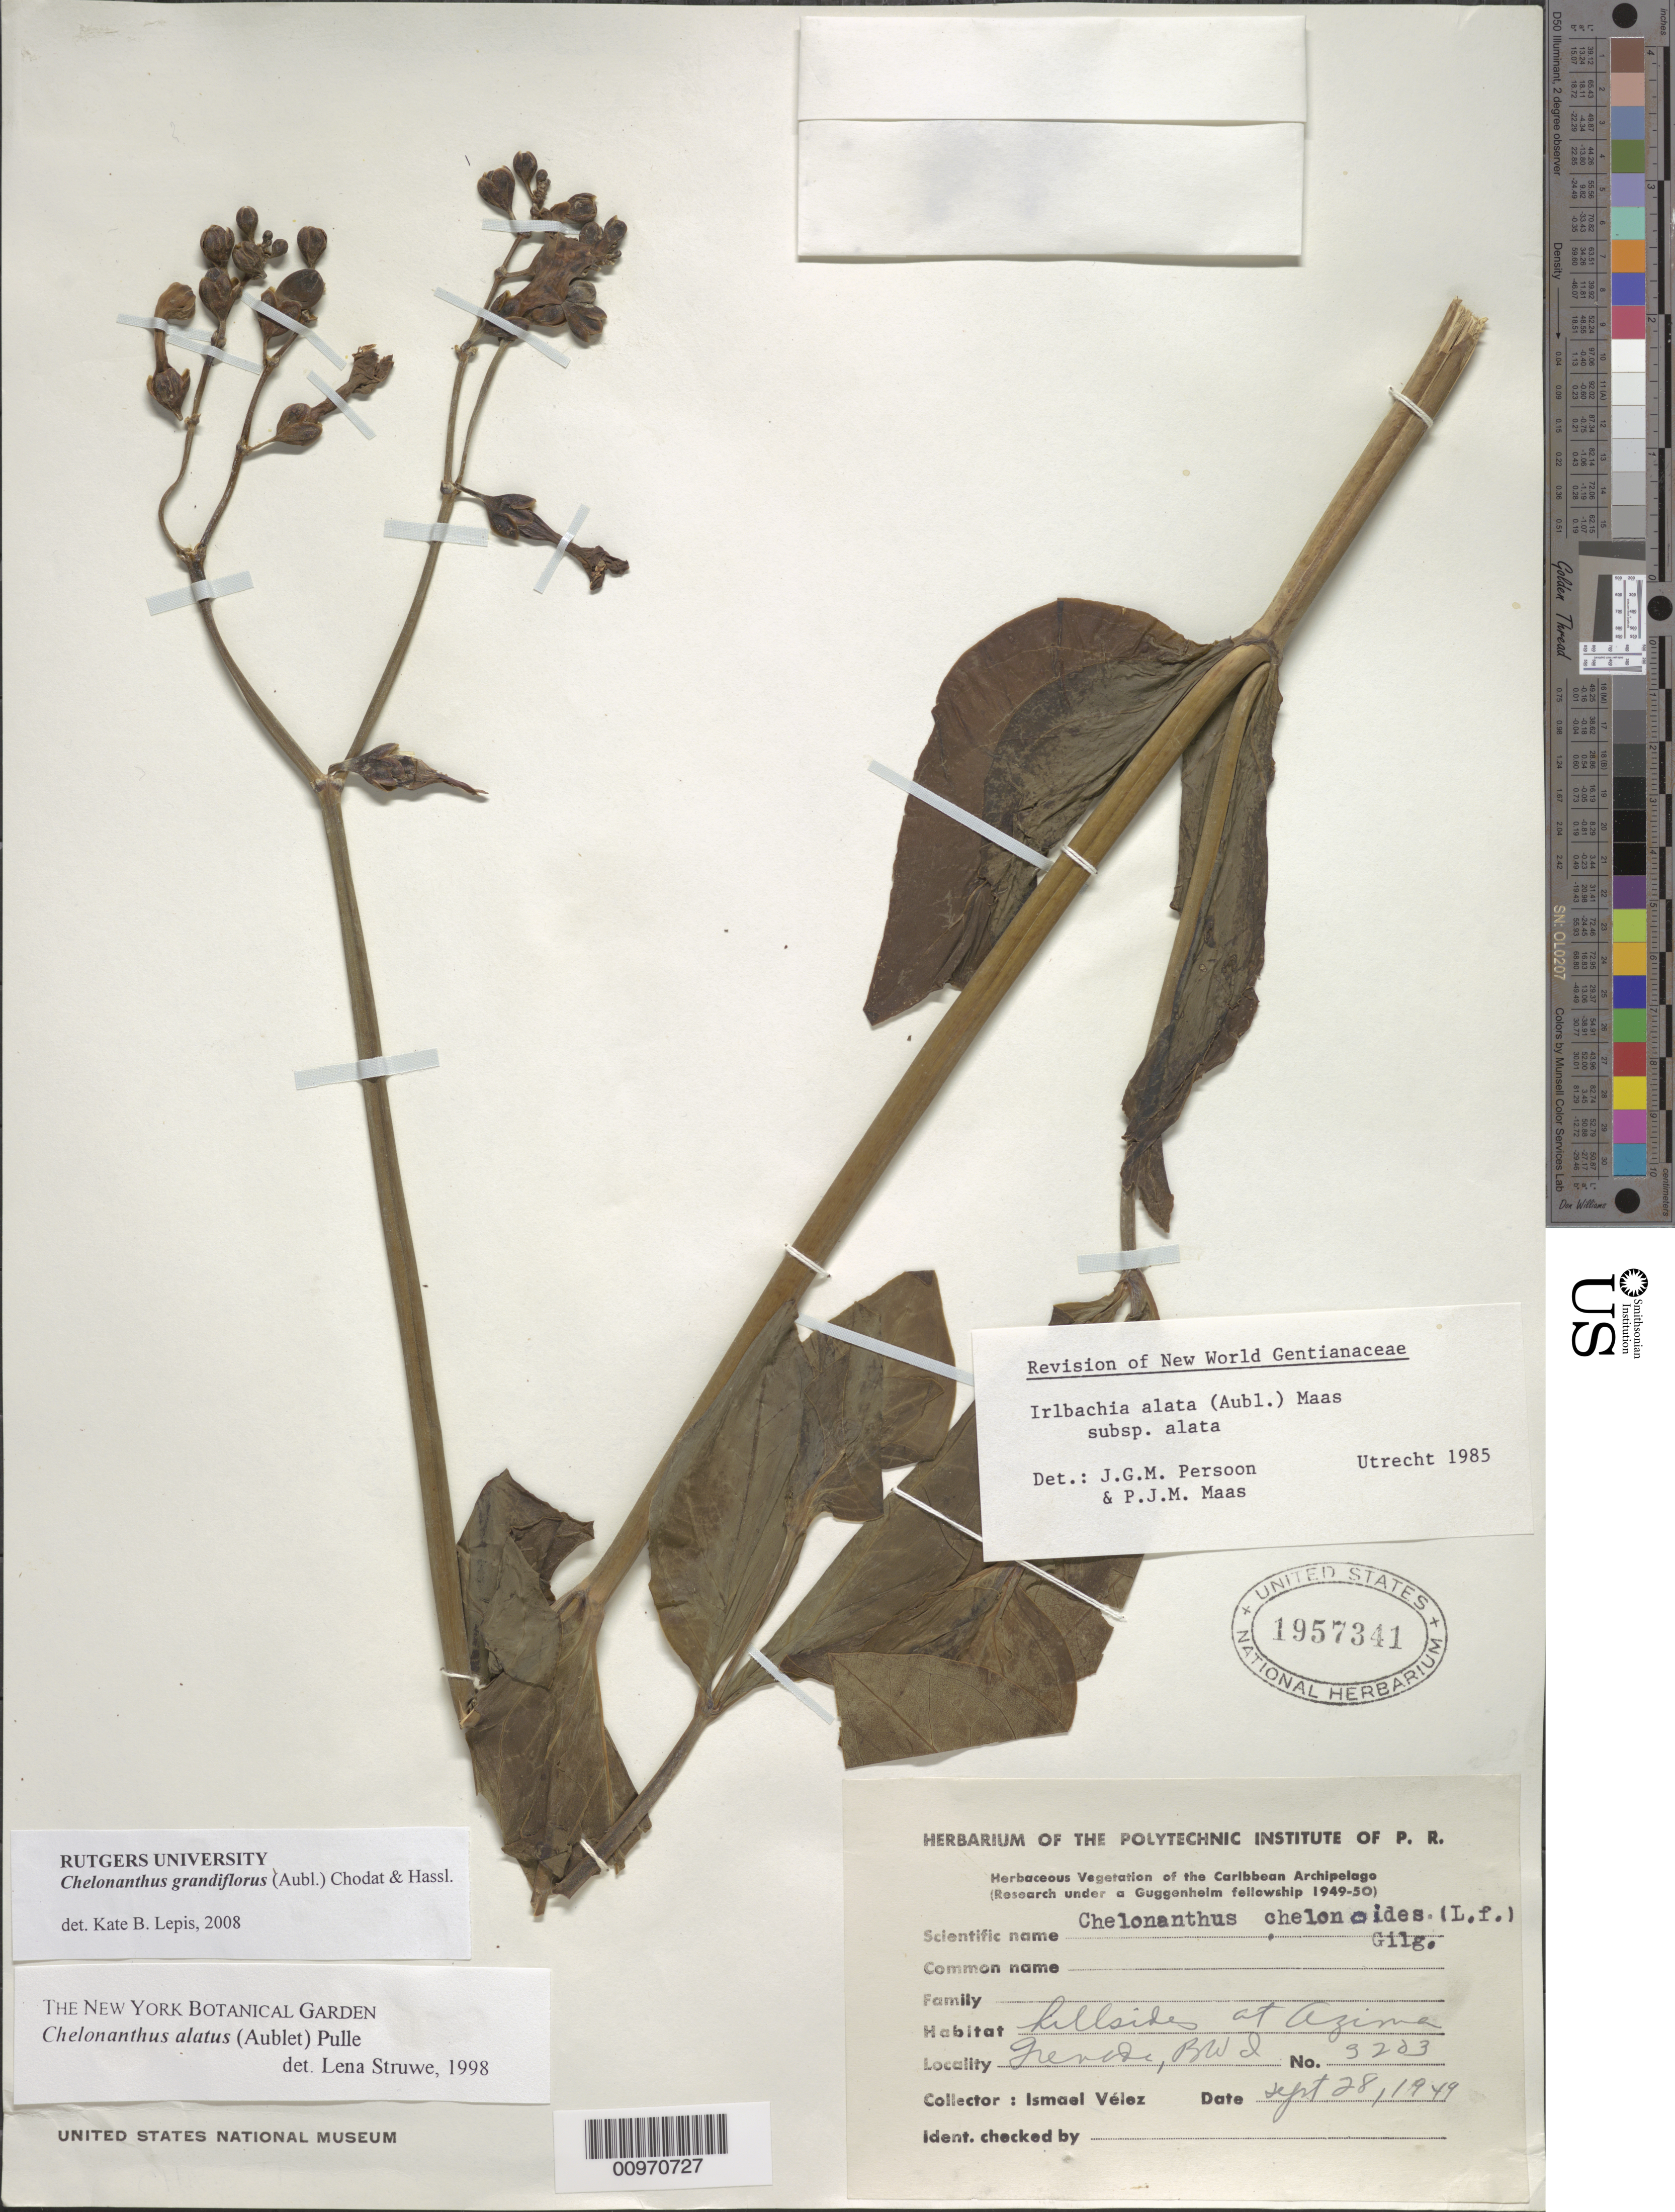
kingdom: Plantae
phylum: Tracheophyta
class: Magnoliopsida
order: Gentianales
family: Gentianaceae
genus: Chelonanthus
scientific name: Chelonanthus grandiflorus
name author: (Aubl.) Chodat & Hassl.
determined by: Lepis, Kate B.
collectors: I. Velez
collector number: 3203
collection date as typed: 28 Sep 1949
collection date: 1949-09-28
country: Grenada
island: Grenada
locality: Azima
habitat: Hillsides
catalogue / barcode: US 1957341